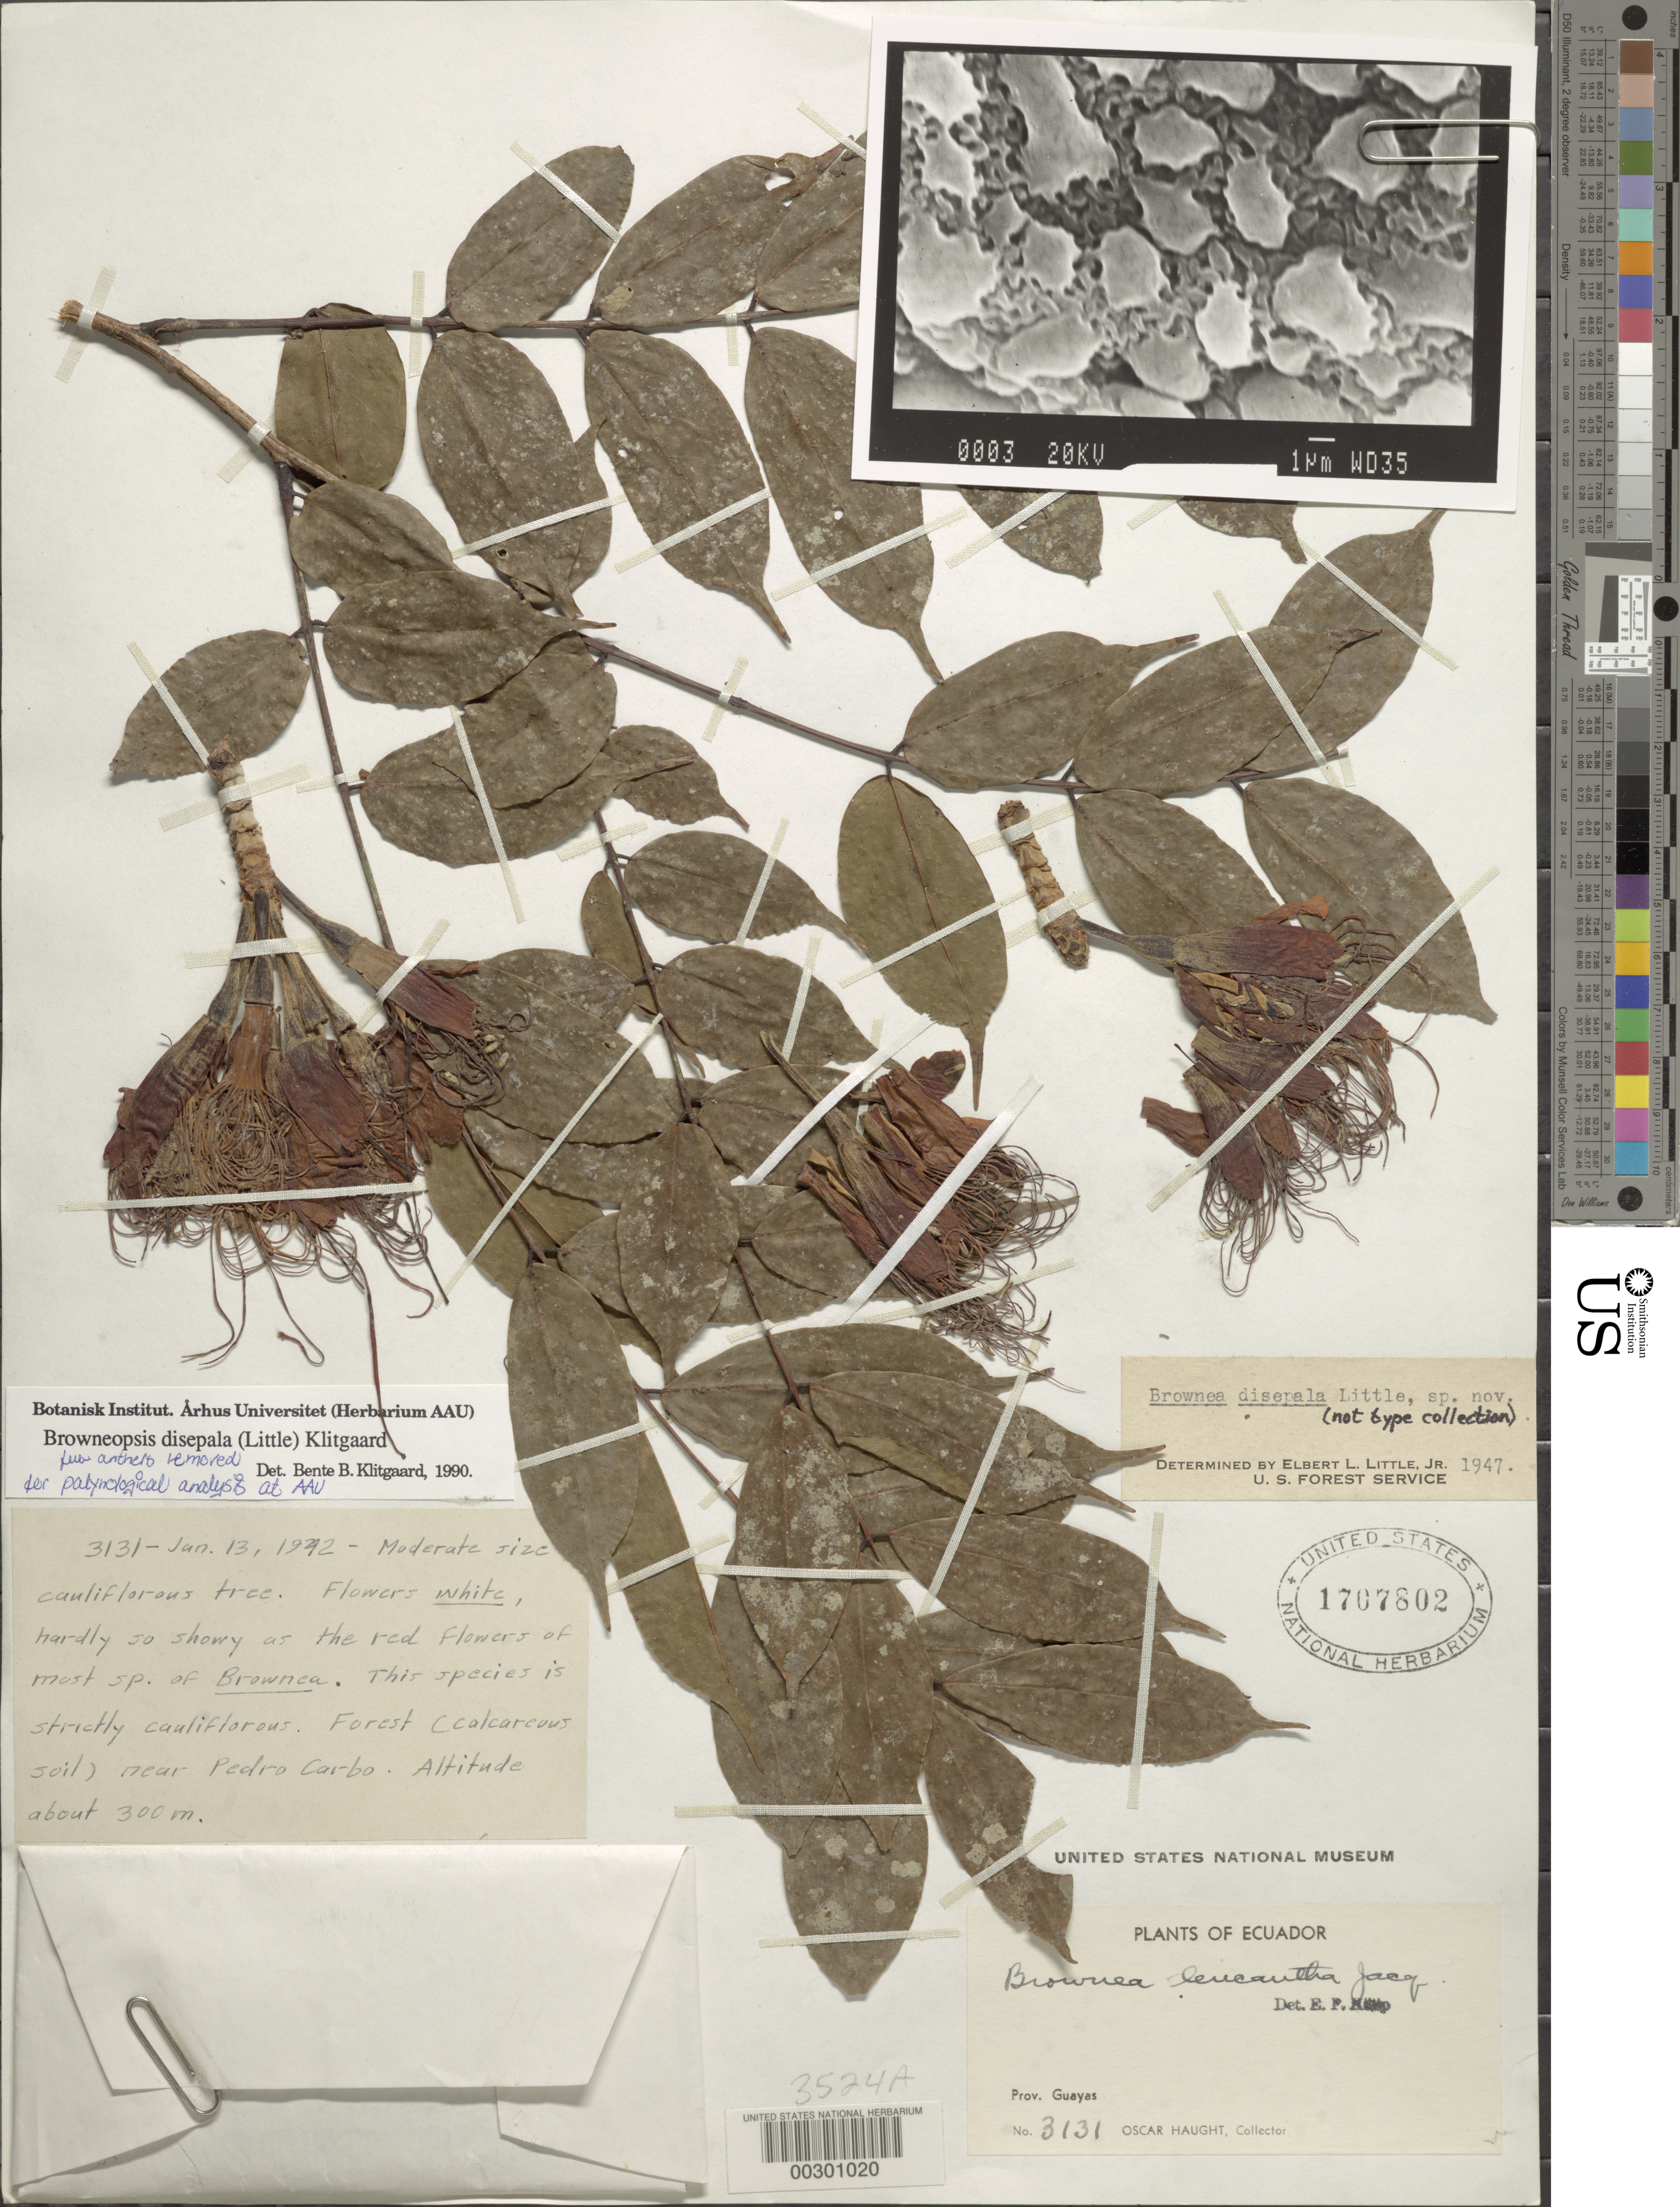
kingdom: Plantae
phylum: Tracheophyta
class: Magnoliopsida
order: Fabales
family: Fabaceae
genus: Browneopsis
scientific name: Browneopsis disepala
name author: (Little) Klitg.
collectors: O. L. Haught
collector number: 3131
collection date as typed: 13 Jan 1942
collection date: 1942-01-13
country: Ecuador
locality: Near Pedro Carbo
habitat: Forest, calcarcous soil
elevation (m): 300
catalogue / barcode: US 1707802